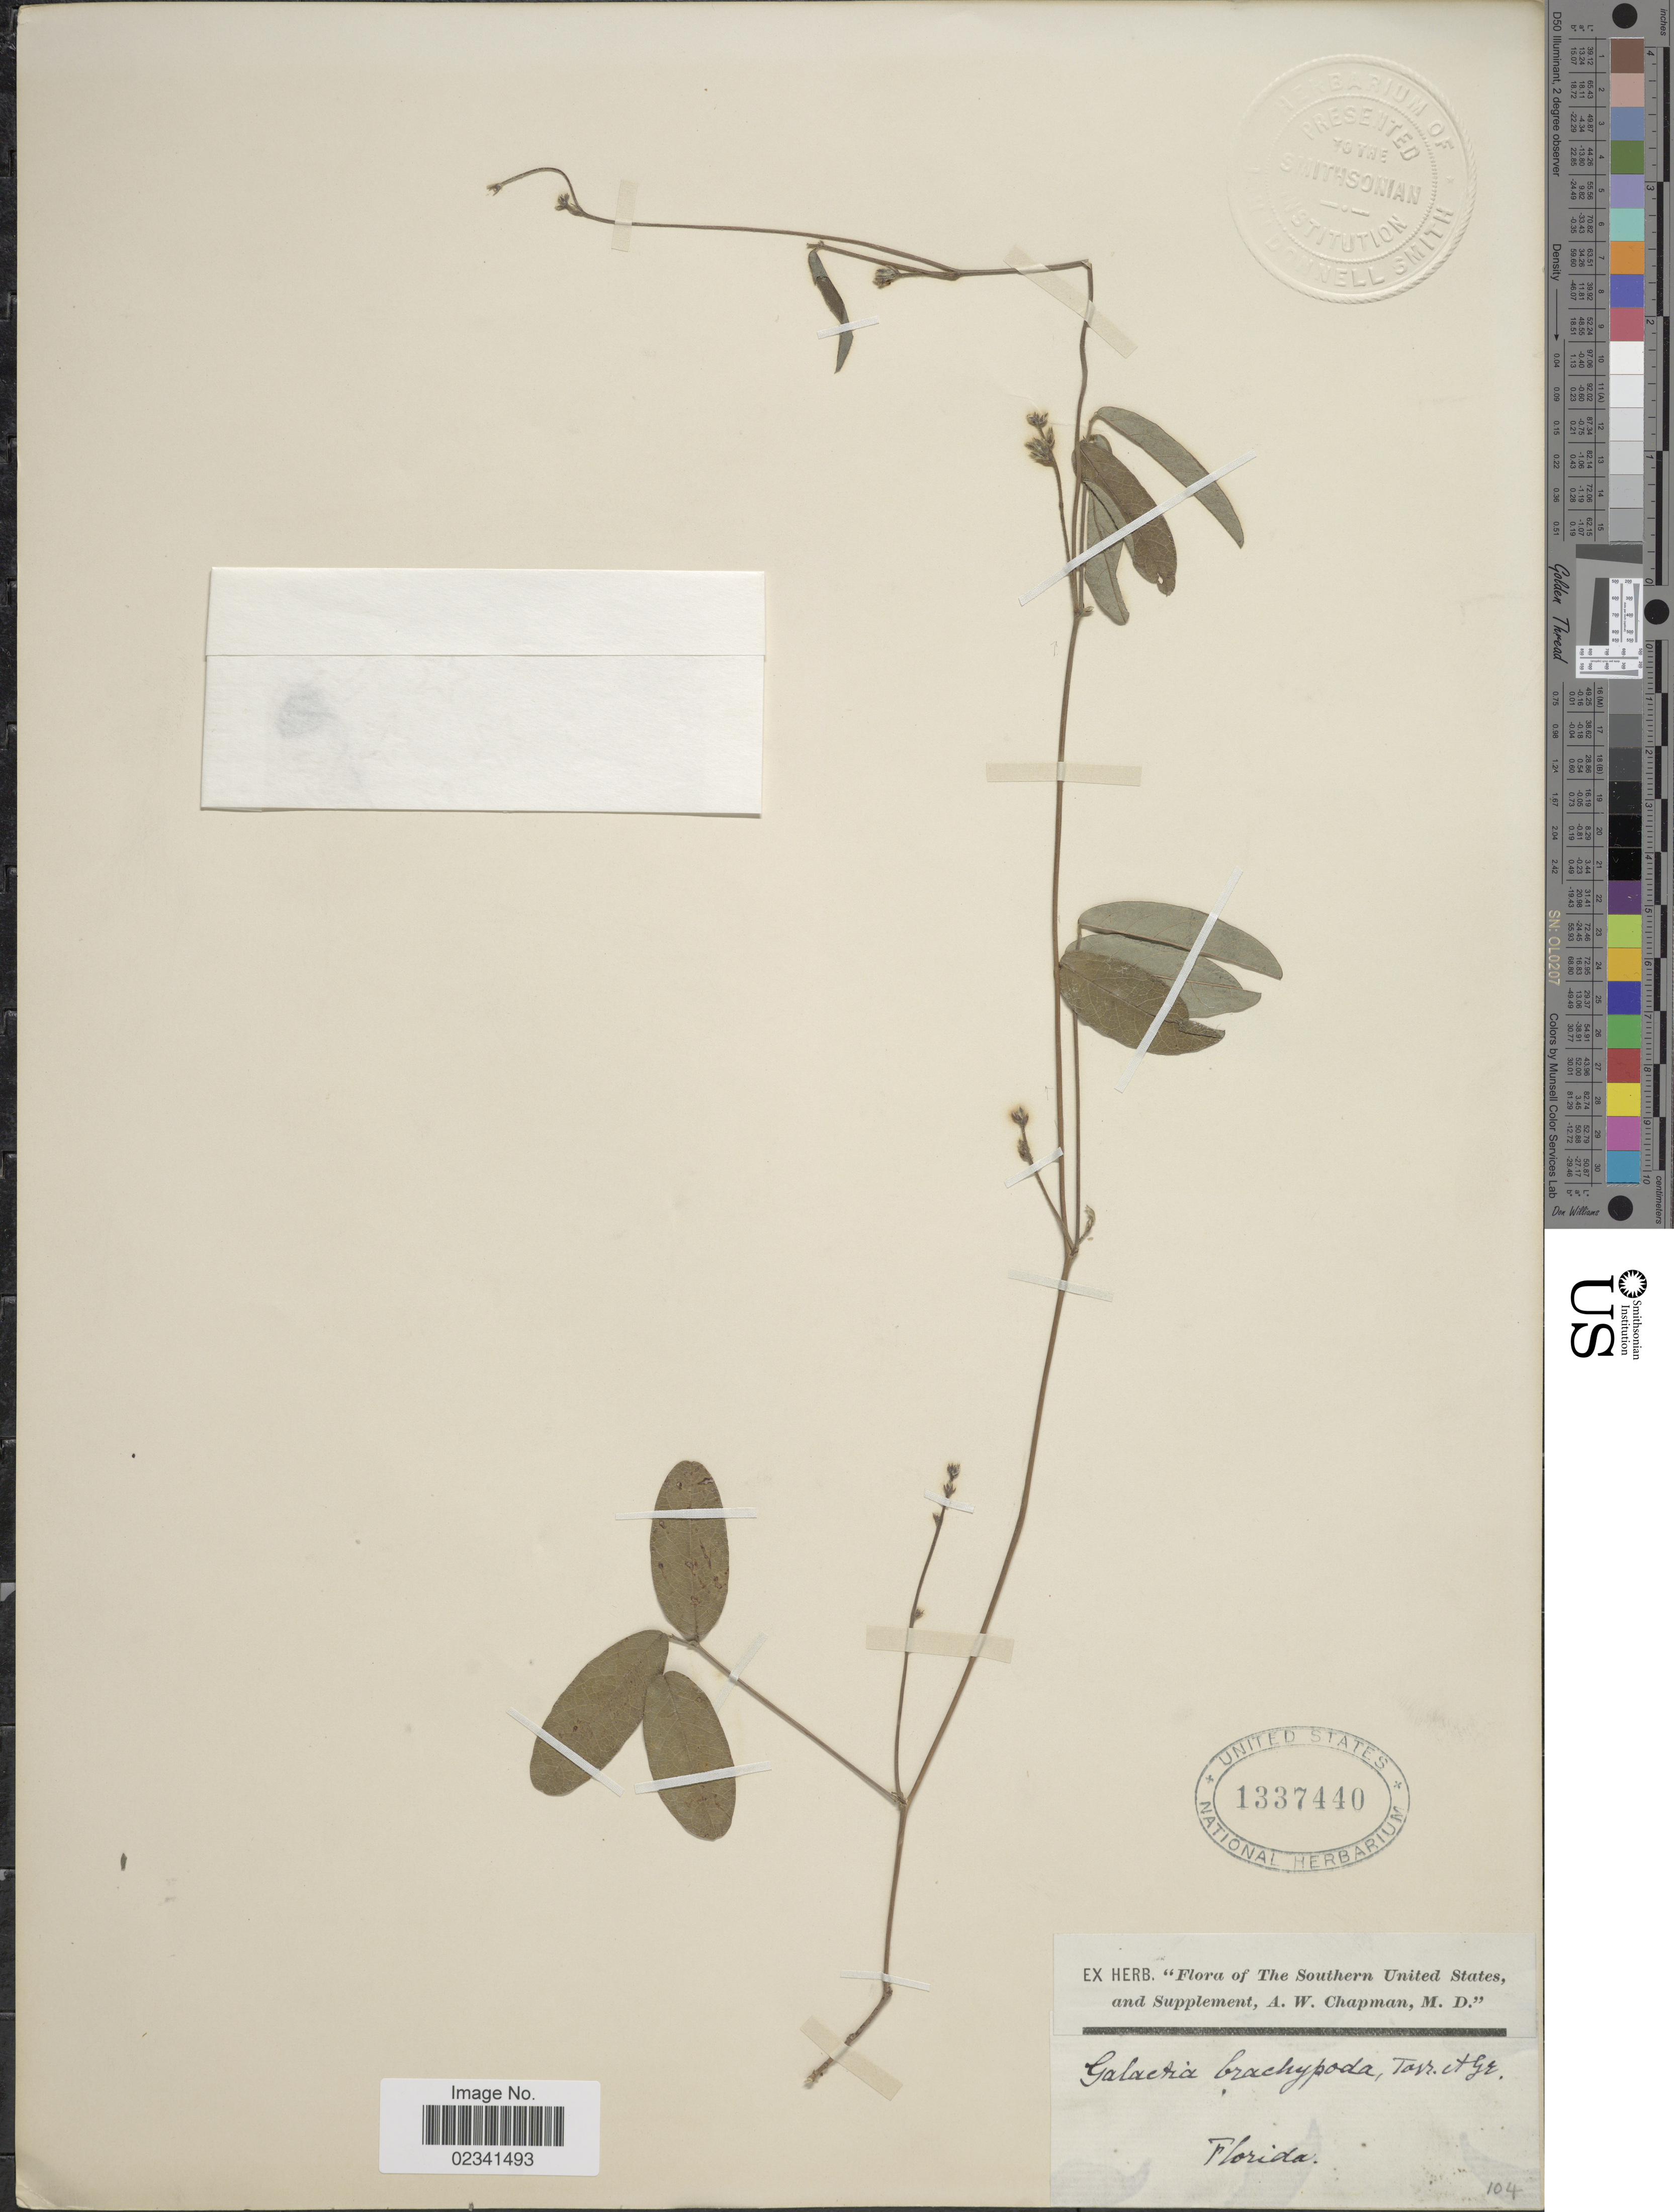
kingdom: Plantae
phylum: Tracheophyta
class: Magnoliopsida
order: Fabales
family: Fabaceae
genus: Galactia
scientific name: Galactia brachypoda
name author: Torr. & A. Gray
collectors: A. W. Chapman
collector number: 104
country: United States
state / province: Florida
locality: Southern United States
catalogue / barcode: US 1337440